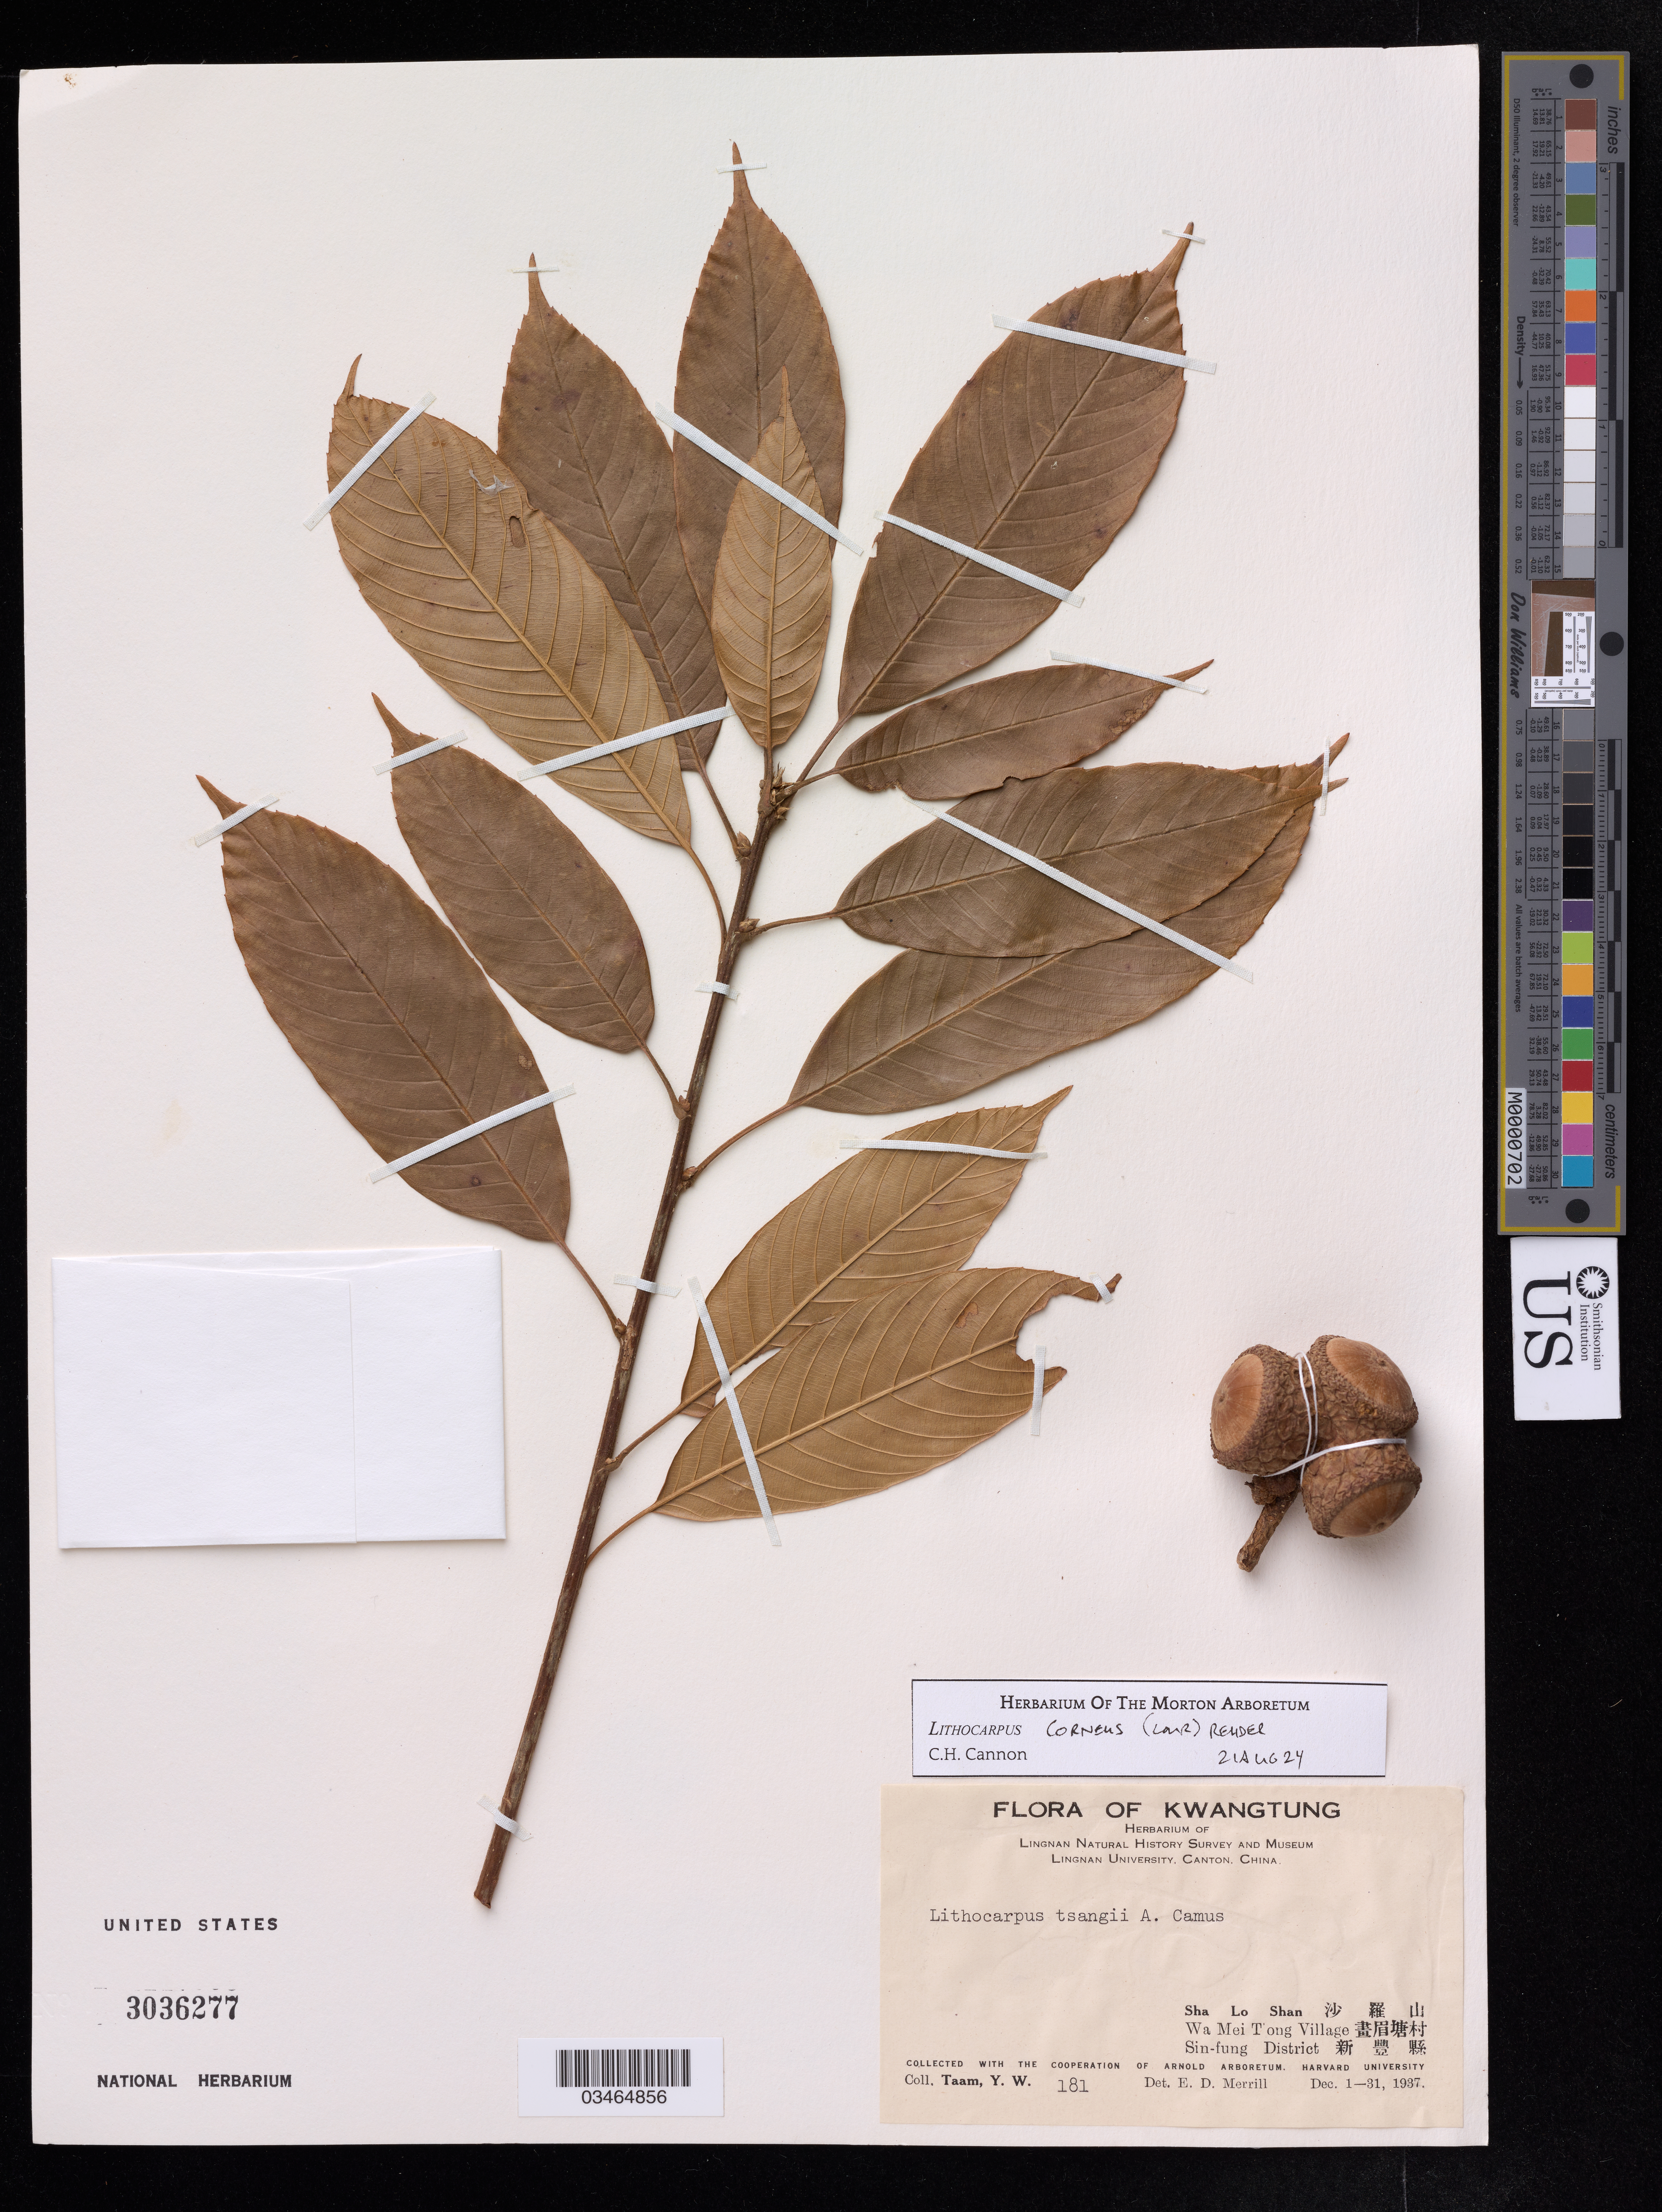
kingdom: Plantae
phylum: Tracheophyta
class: Magnoliopsida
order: Fagales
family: Fagaceae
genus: Lithocarpus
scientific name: Lithocarpus corneus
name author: (Lour.) Rehder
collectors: Y. W. Taam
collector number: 181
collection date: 1937-12-01/1937-12-31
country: China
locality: Sha Lo Shan, Wa Mei Tong Village, Sin-fung District.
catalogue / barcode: US 3036277